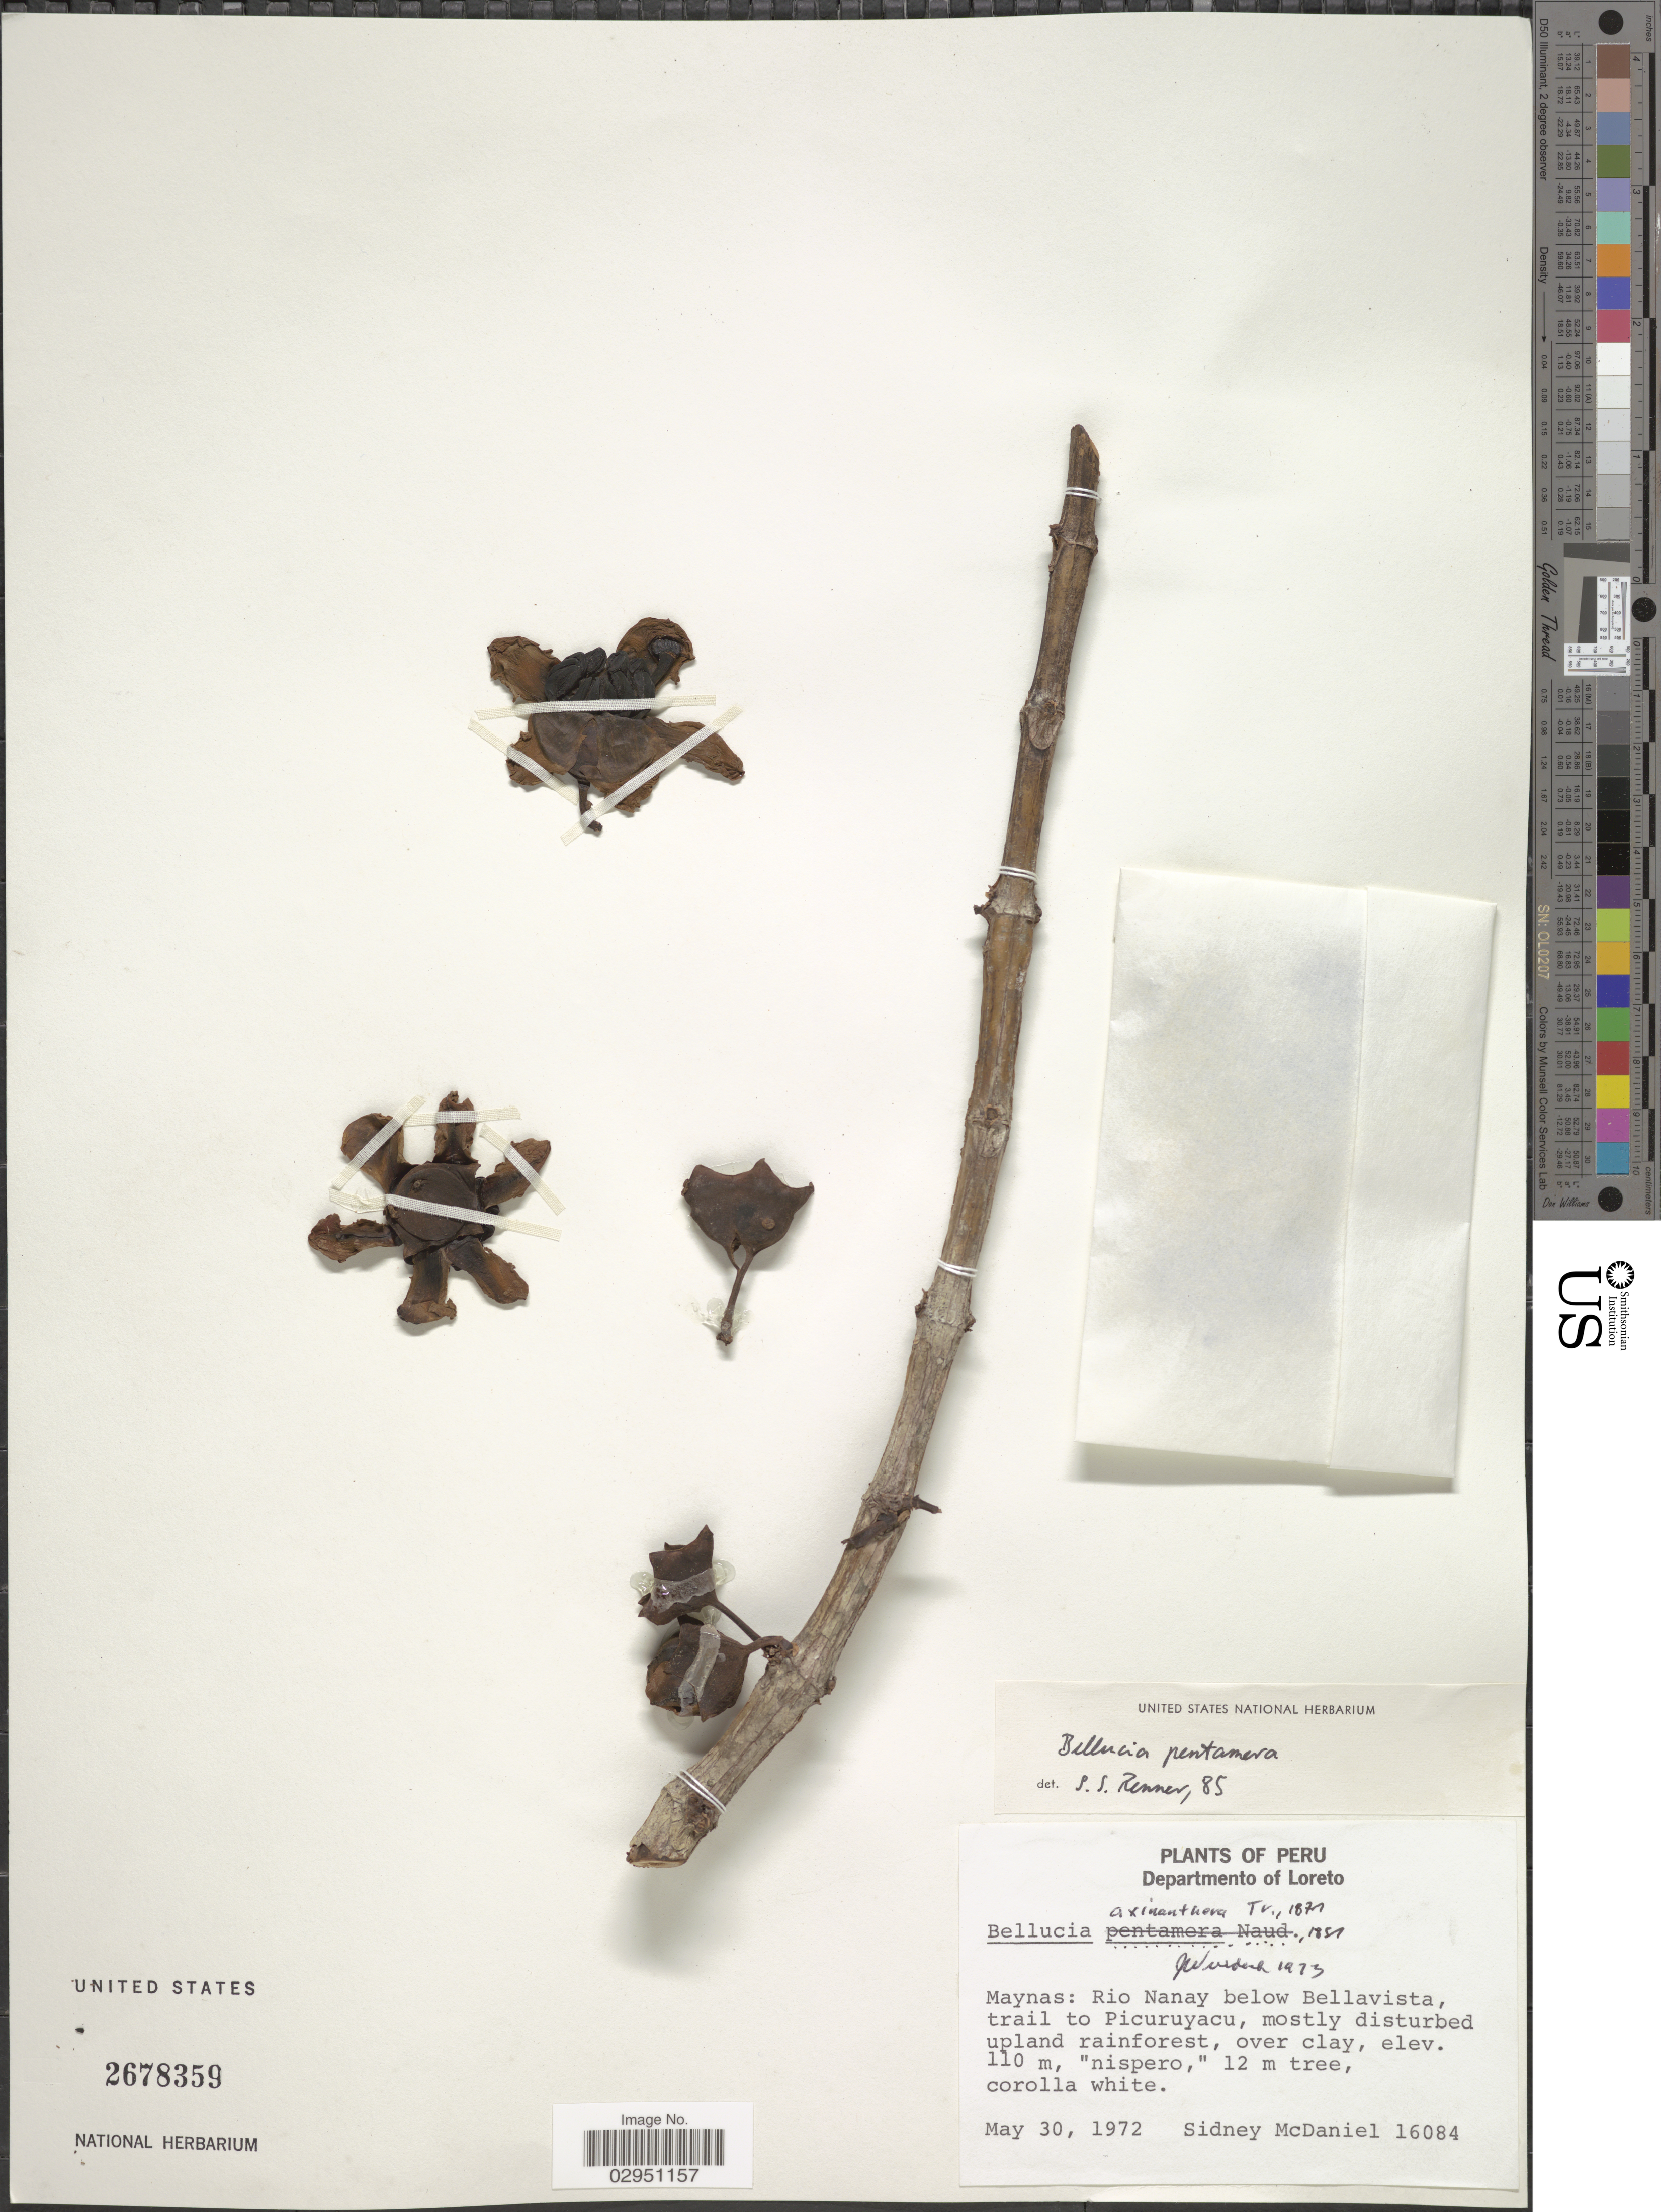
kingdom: Plantae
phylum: Tracheophyta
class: Magnoliopsida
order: Myrtales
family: Melastomataceae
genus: Bellucia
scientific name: Bellucia pentamera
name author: Naudin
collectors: S. McDaniel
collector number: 16084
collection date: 1972-05-30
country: Peru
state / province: Loreto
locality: Departmento of Loreto. Maynas: Rio Nanay below Bellavista, trail to Picuruyacu.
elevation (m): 110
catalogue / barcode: US 2678359